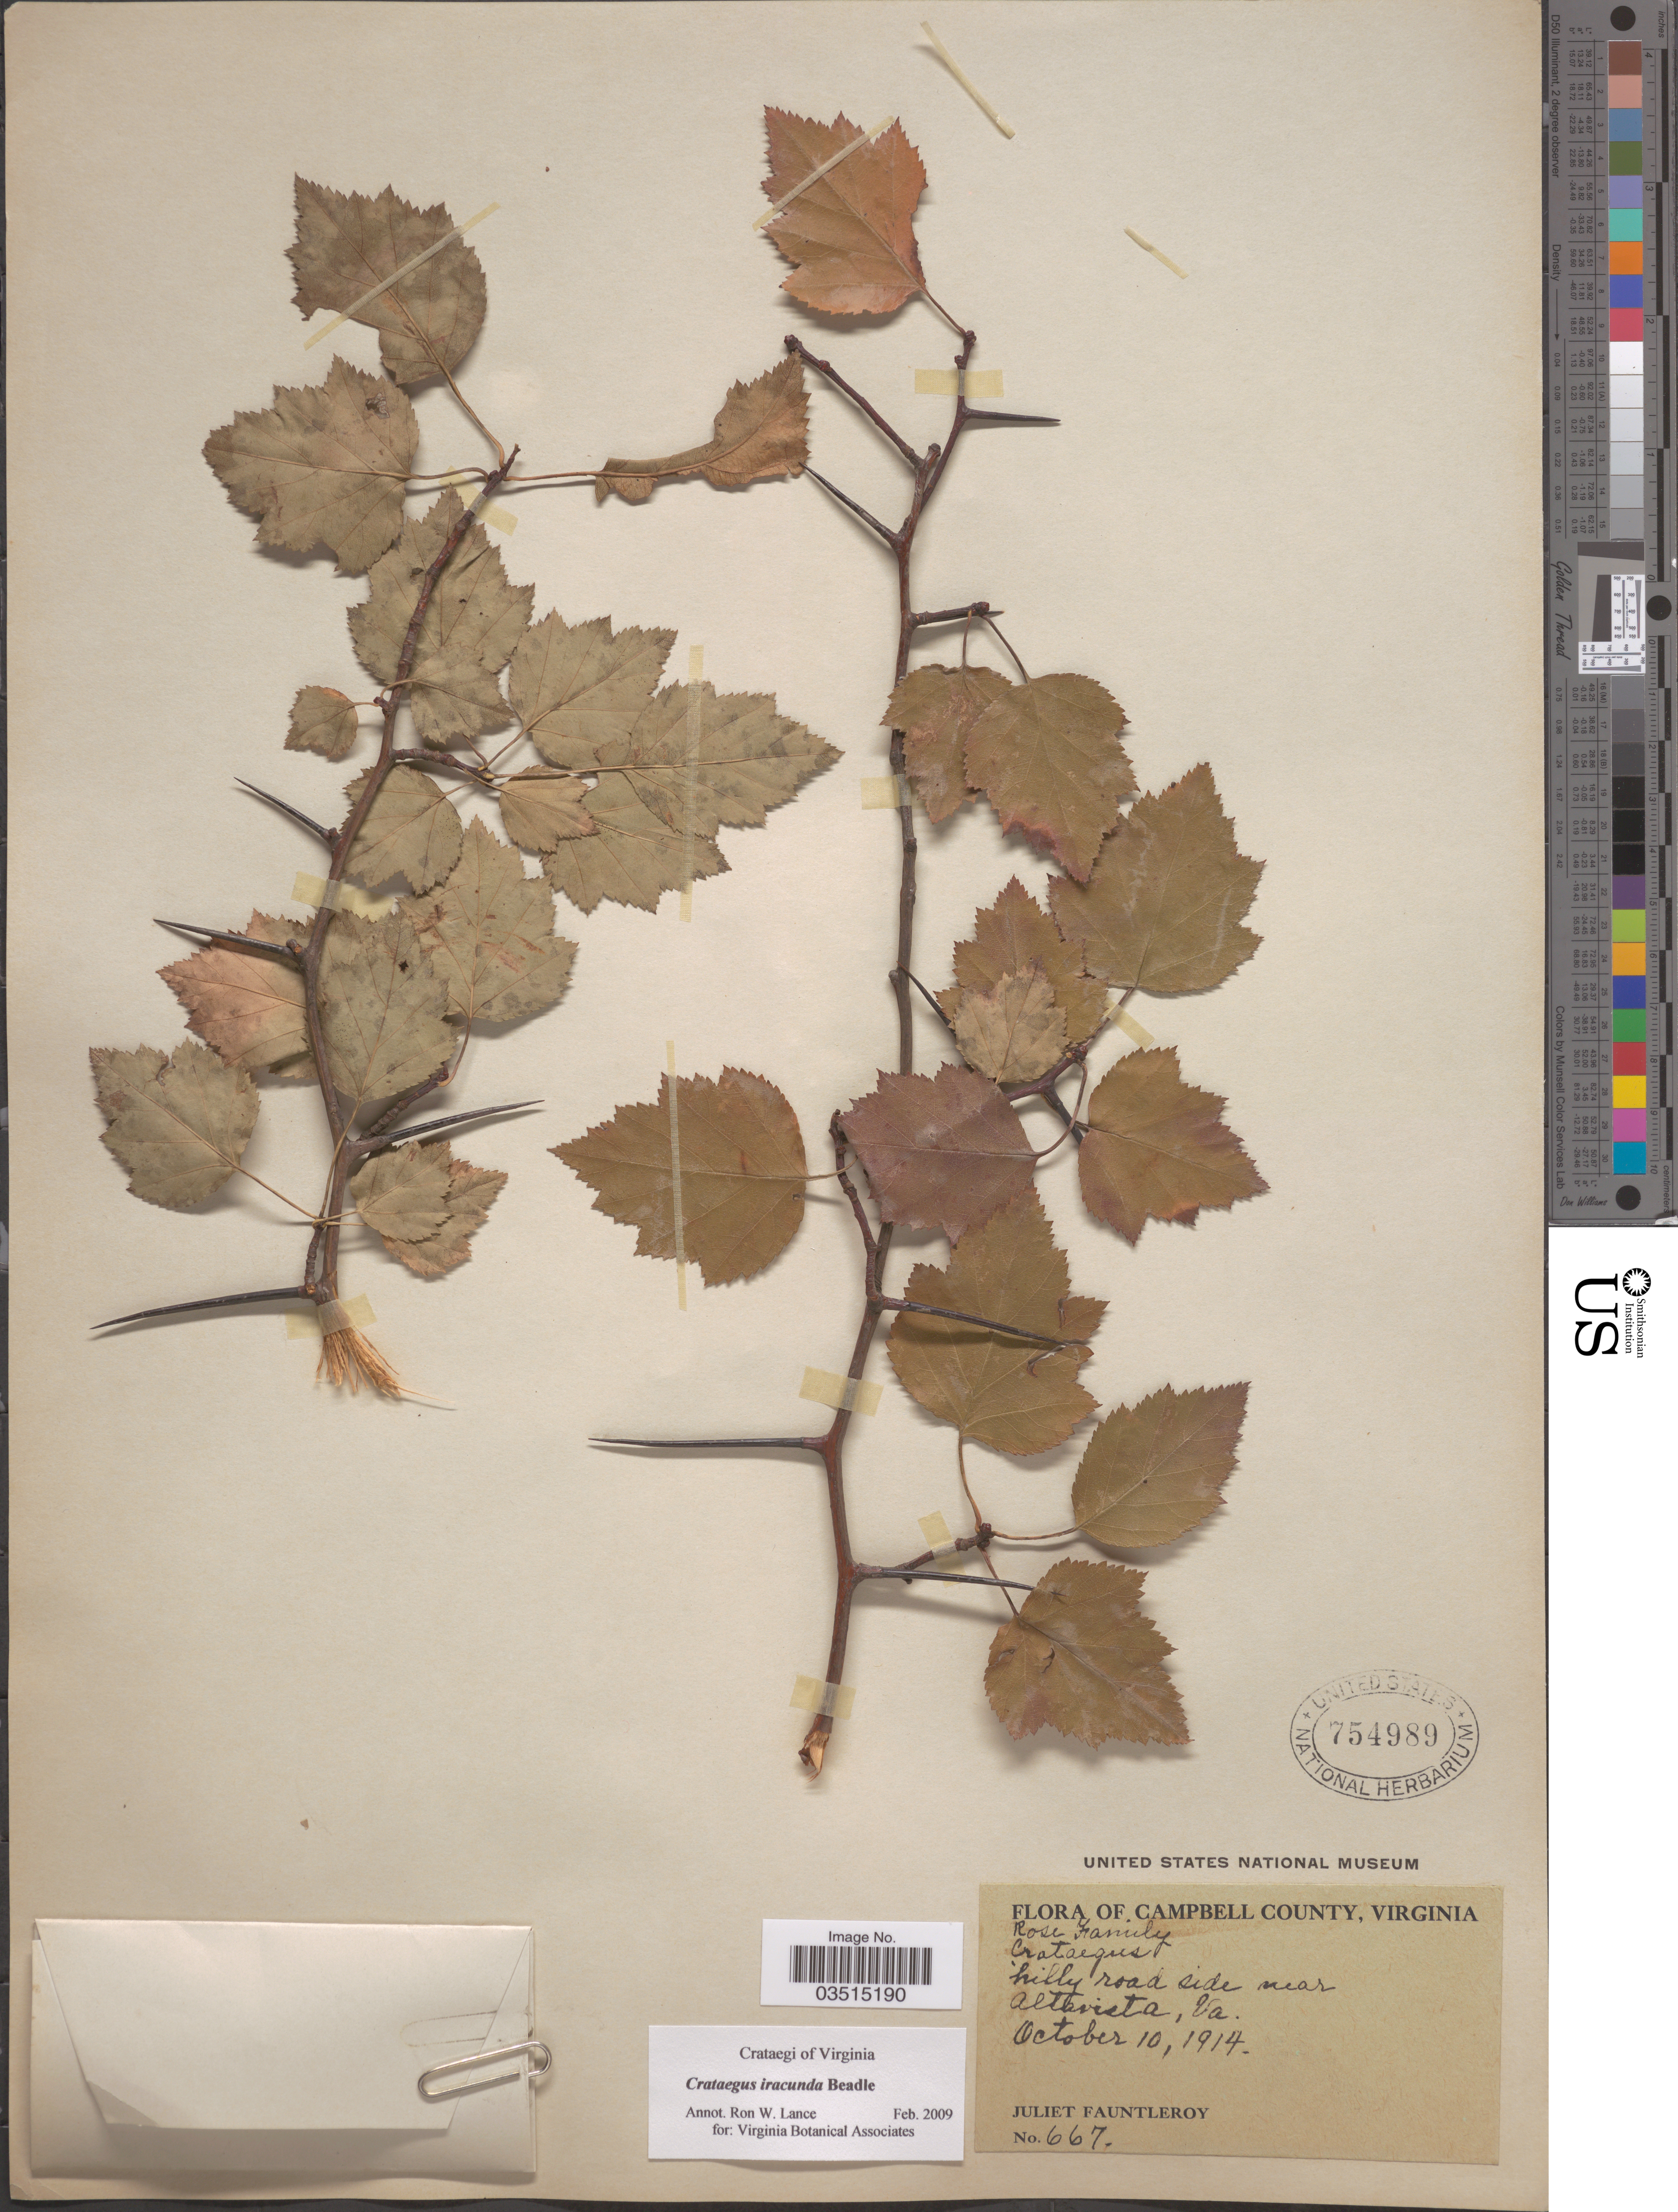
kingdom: Plantae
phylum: Tracheophyta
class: Magnoliopsida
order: Rosales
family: Rosaceae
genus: Crataegus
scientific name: Crataegus iracunda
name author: Beadle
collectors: J. Fauntleroy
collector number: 667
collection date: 1914-10-10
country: United States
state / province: Virginia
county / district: Campbell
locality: Campbell County. near Altavista.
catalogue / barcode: US 754989